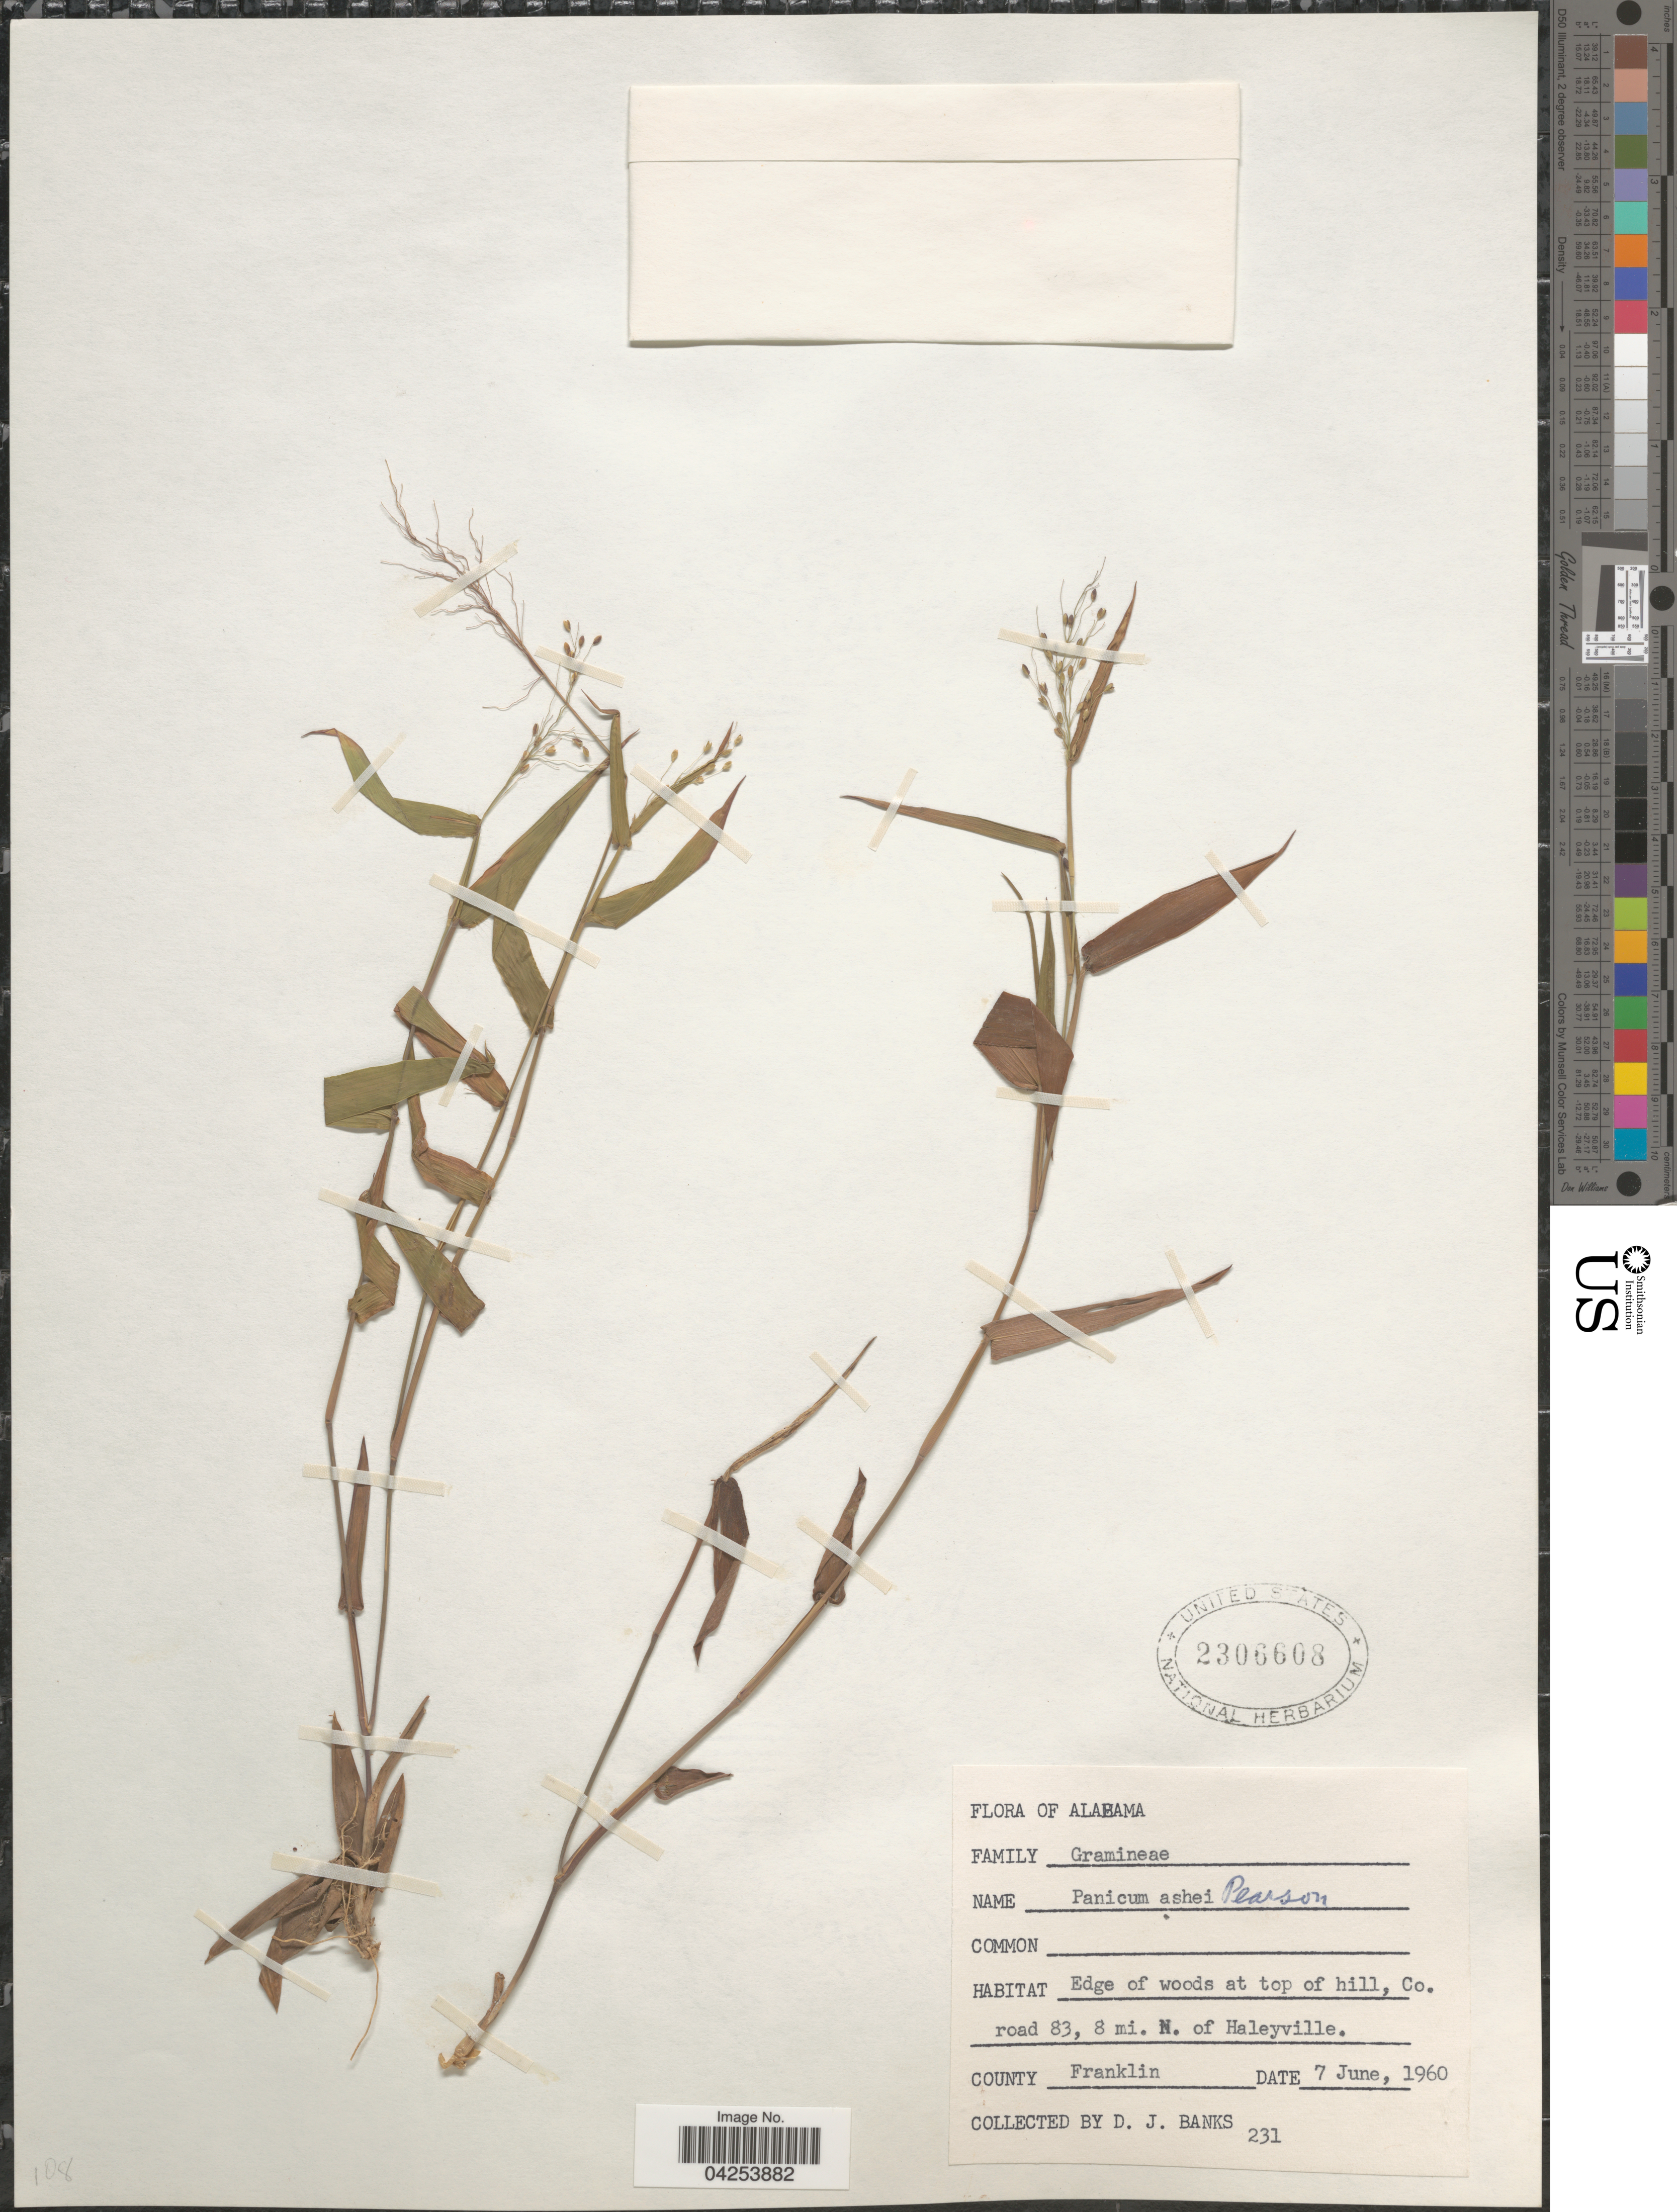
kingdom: Plantae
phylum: Tracheophyta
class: Liliopsida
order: Poales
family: Poaceae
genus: Dichanthelium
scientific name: Dichanthelium commutatum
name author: (Schult.) Gould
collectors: D. J. Banks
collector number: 231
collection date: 1960-06-07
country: United States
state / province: Alabama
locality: Edge of woods at top of hill, Co. road 83, 8 mi. N. of Haleyville. County Franklin.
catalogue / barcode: US 2306608